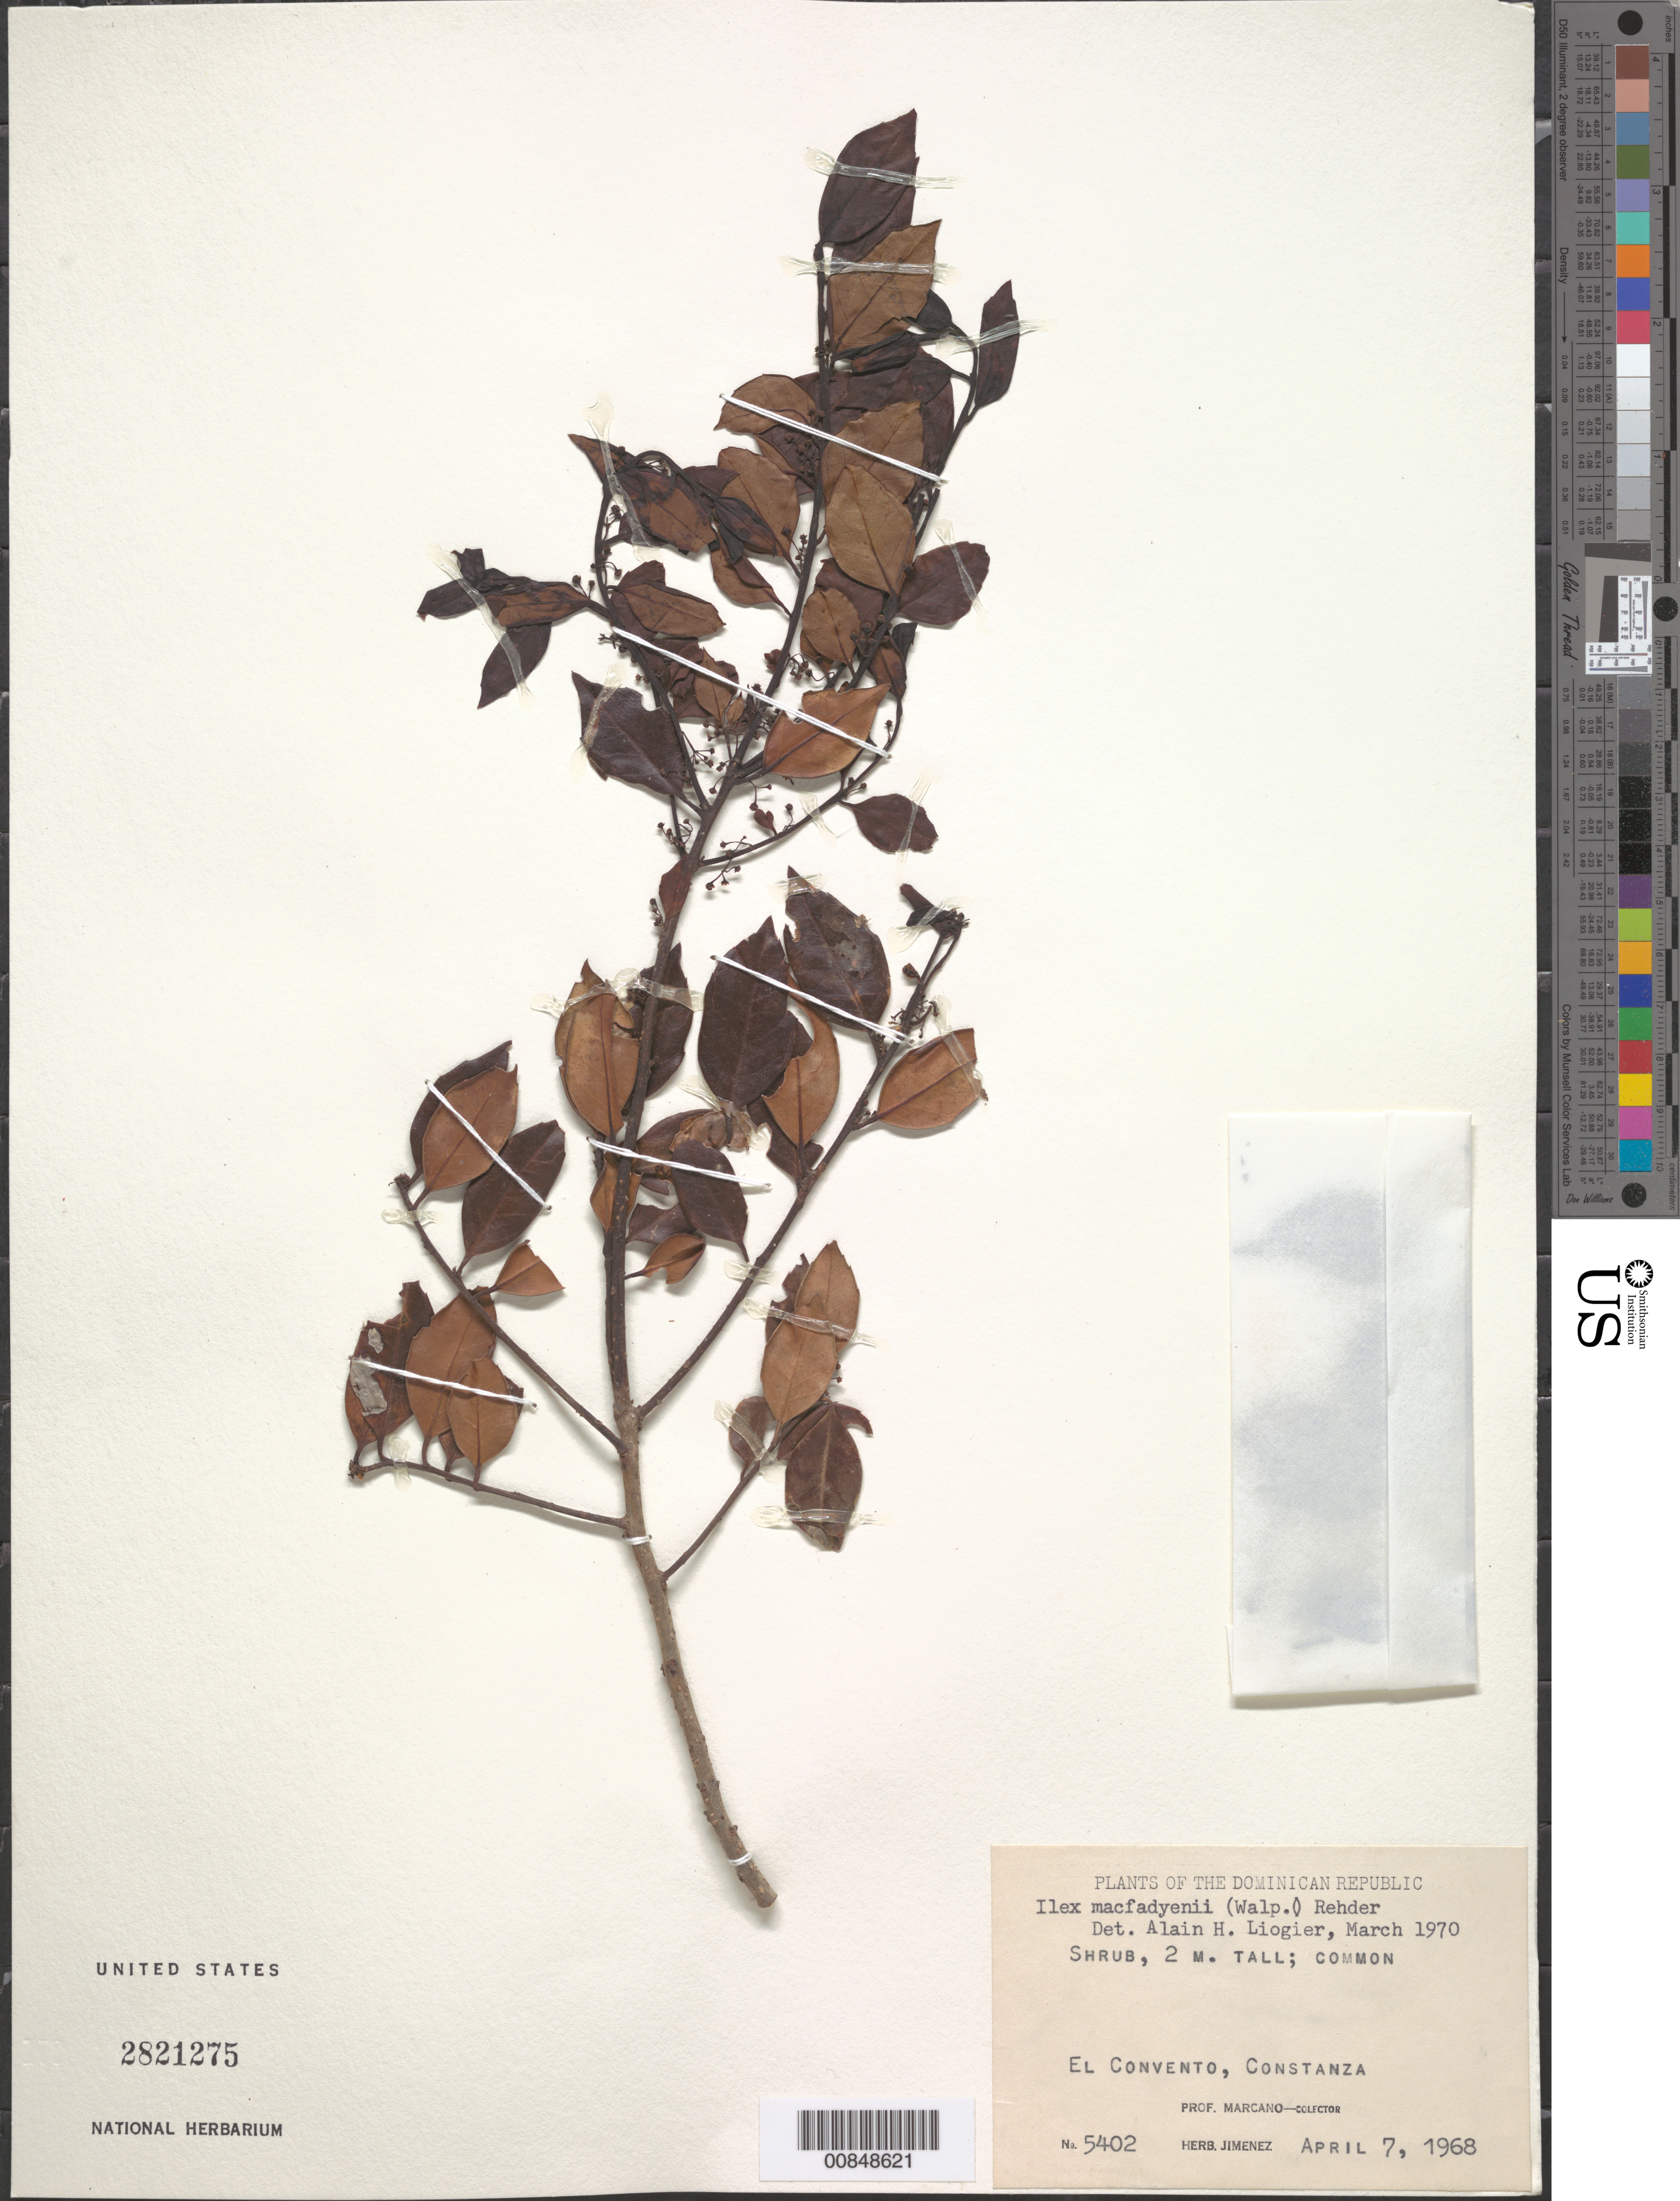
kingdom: Plantae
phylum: Tracheophyta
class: Magnoliopsida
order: Aquifoliales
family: Aquifoliaceae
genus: Ilex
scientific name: Ilex macfadyenii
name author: Rehder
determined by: Liogier, Alain H.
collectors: E. J. Marcano F. & J. J. Jiménez Almonte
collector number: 5402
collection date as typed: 07 Apr 1968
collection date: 1968-04-07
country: Dominican Republic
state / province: La Vega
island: Hispaniola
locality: El Convento, Constanza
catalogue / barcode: US 2821275